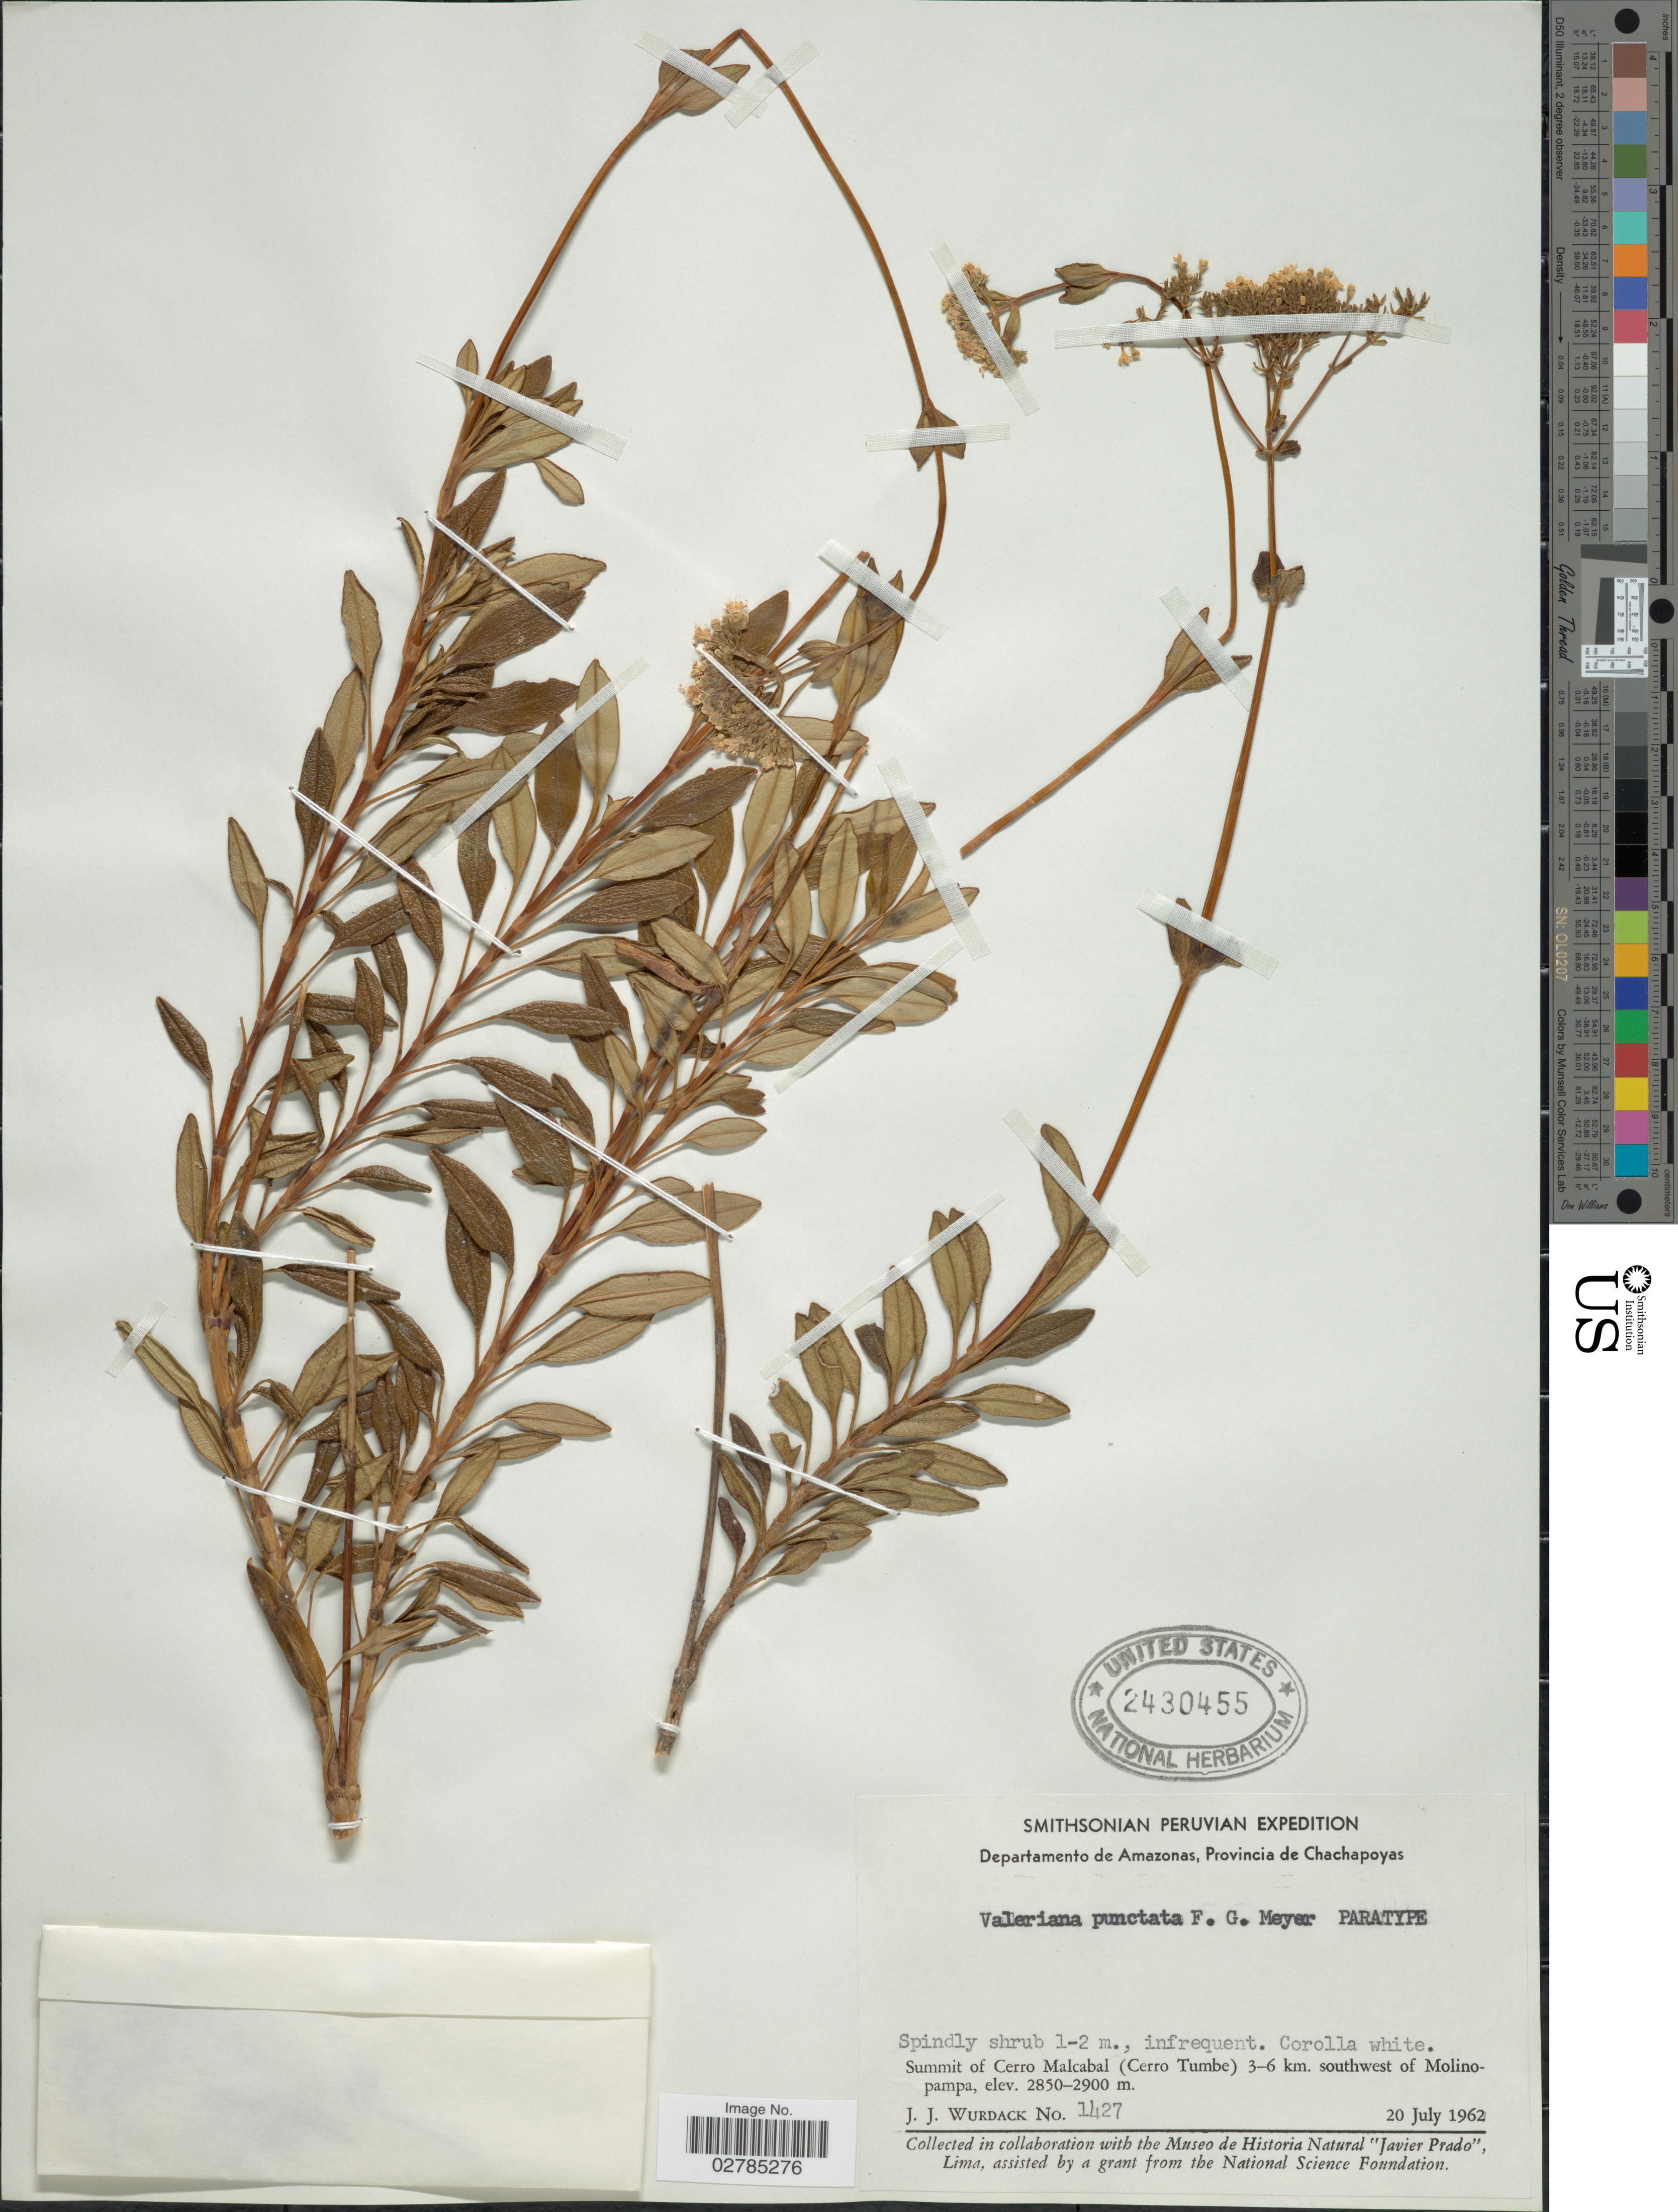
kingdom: Plantae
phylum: Tracheophyta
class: Magnoliopsida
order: Dipsacales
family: Caprifoliaceae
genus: Valeriana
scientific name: Valeriana punctata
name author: F.G. Mey.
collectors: J. J. Wurdack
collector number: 1427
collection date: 1962-07-20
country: Peru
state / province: Amazonas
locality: Departamento de Amazonas, Provincia de Chachapoyas. Summit of Cerro Malcabal (Cerro Tumbe) 3-6 km. southwest of Molinopampa.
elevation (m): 2850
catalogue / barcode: US 2430455